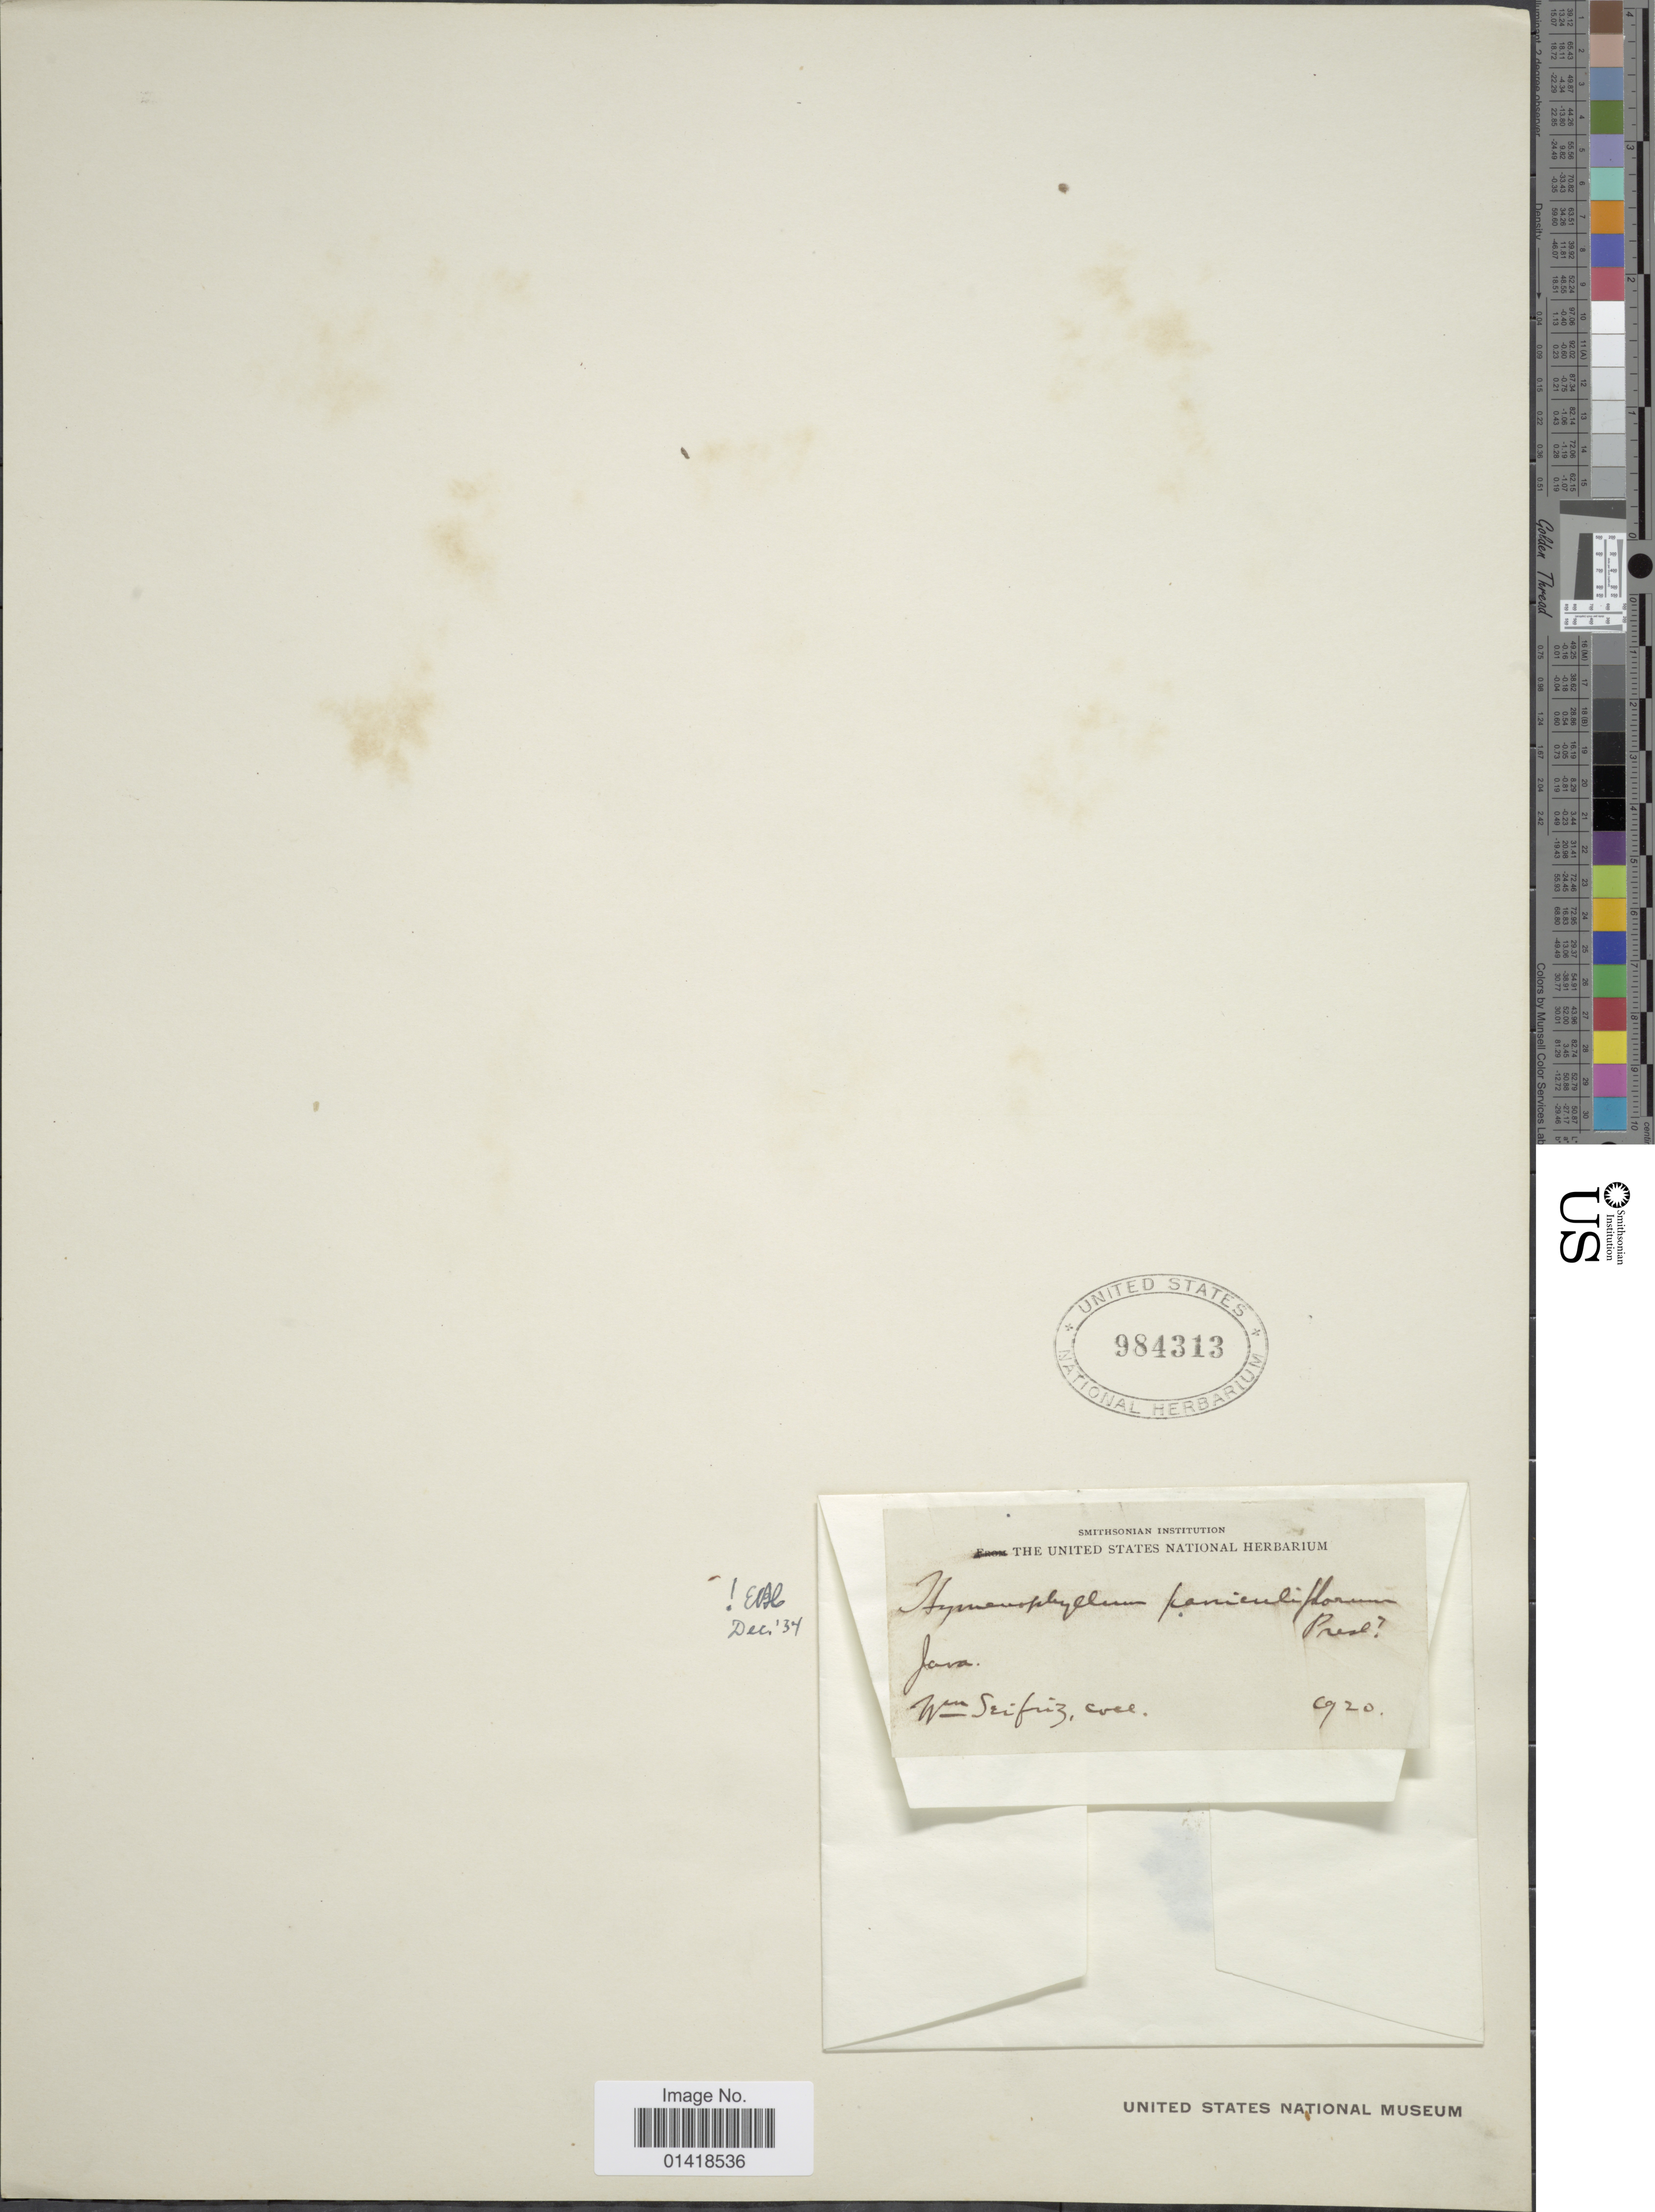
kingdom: Plantae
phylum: Tracheophyta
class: Polypodiopsida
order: Hymenophyllales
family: Hymenophyllaceae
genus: Hymenophyllum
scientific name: Hymenophyllum paniculiflorum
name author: C. Presl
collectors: W. Seifriz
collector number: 20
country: Indonesia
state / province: Java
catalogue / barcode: US 984313